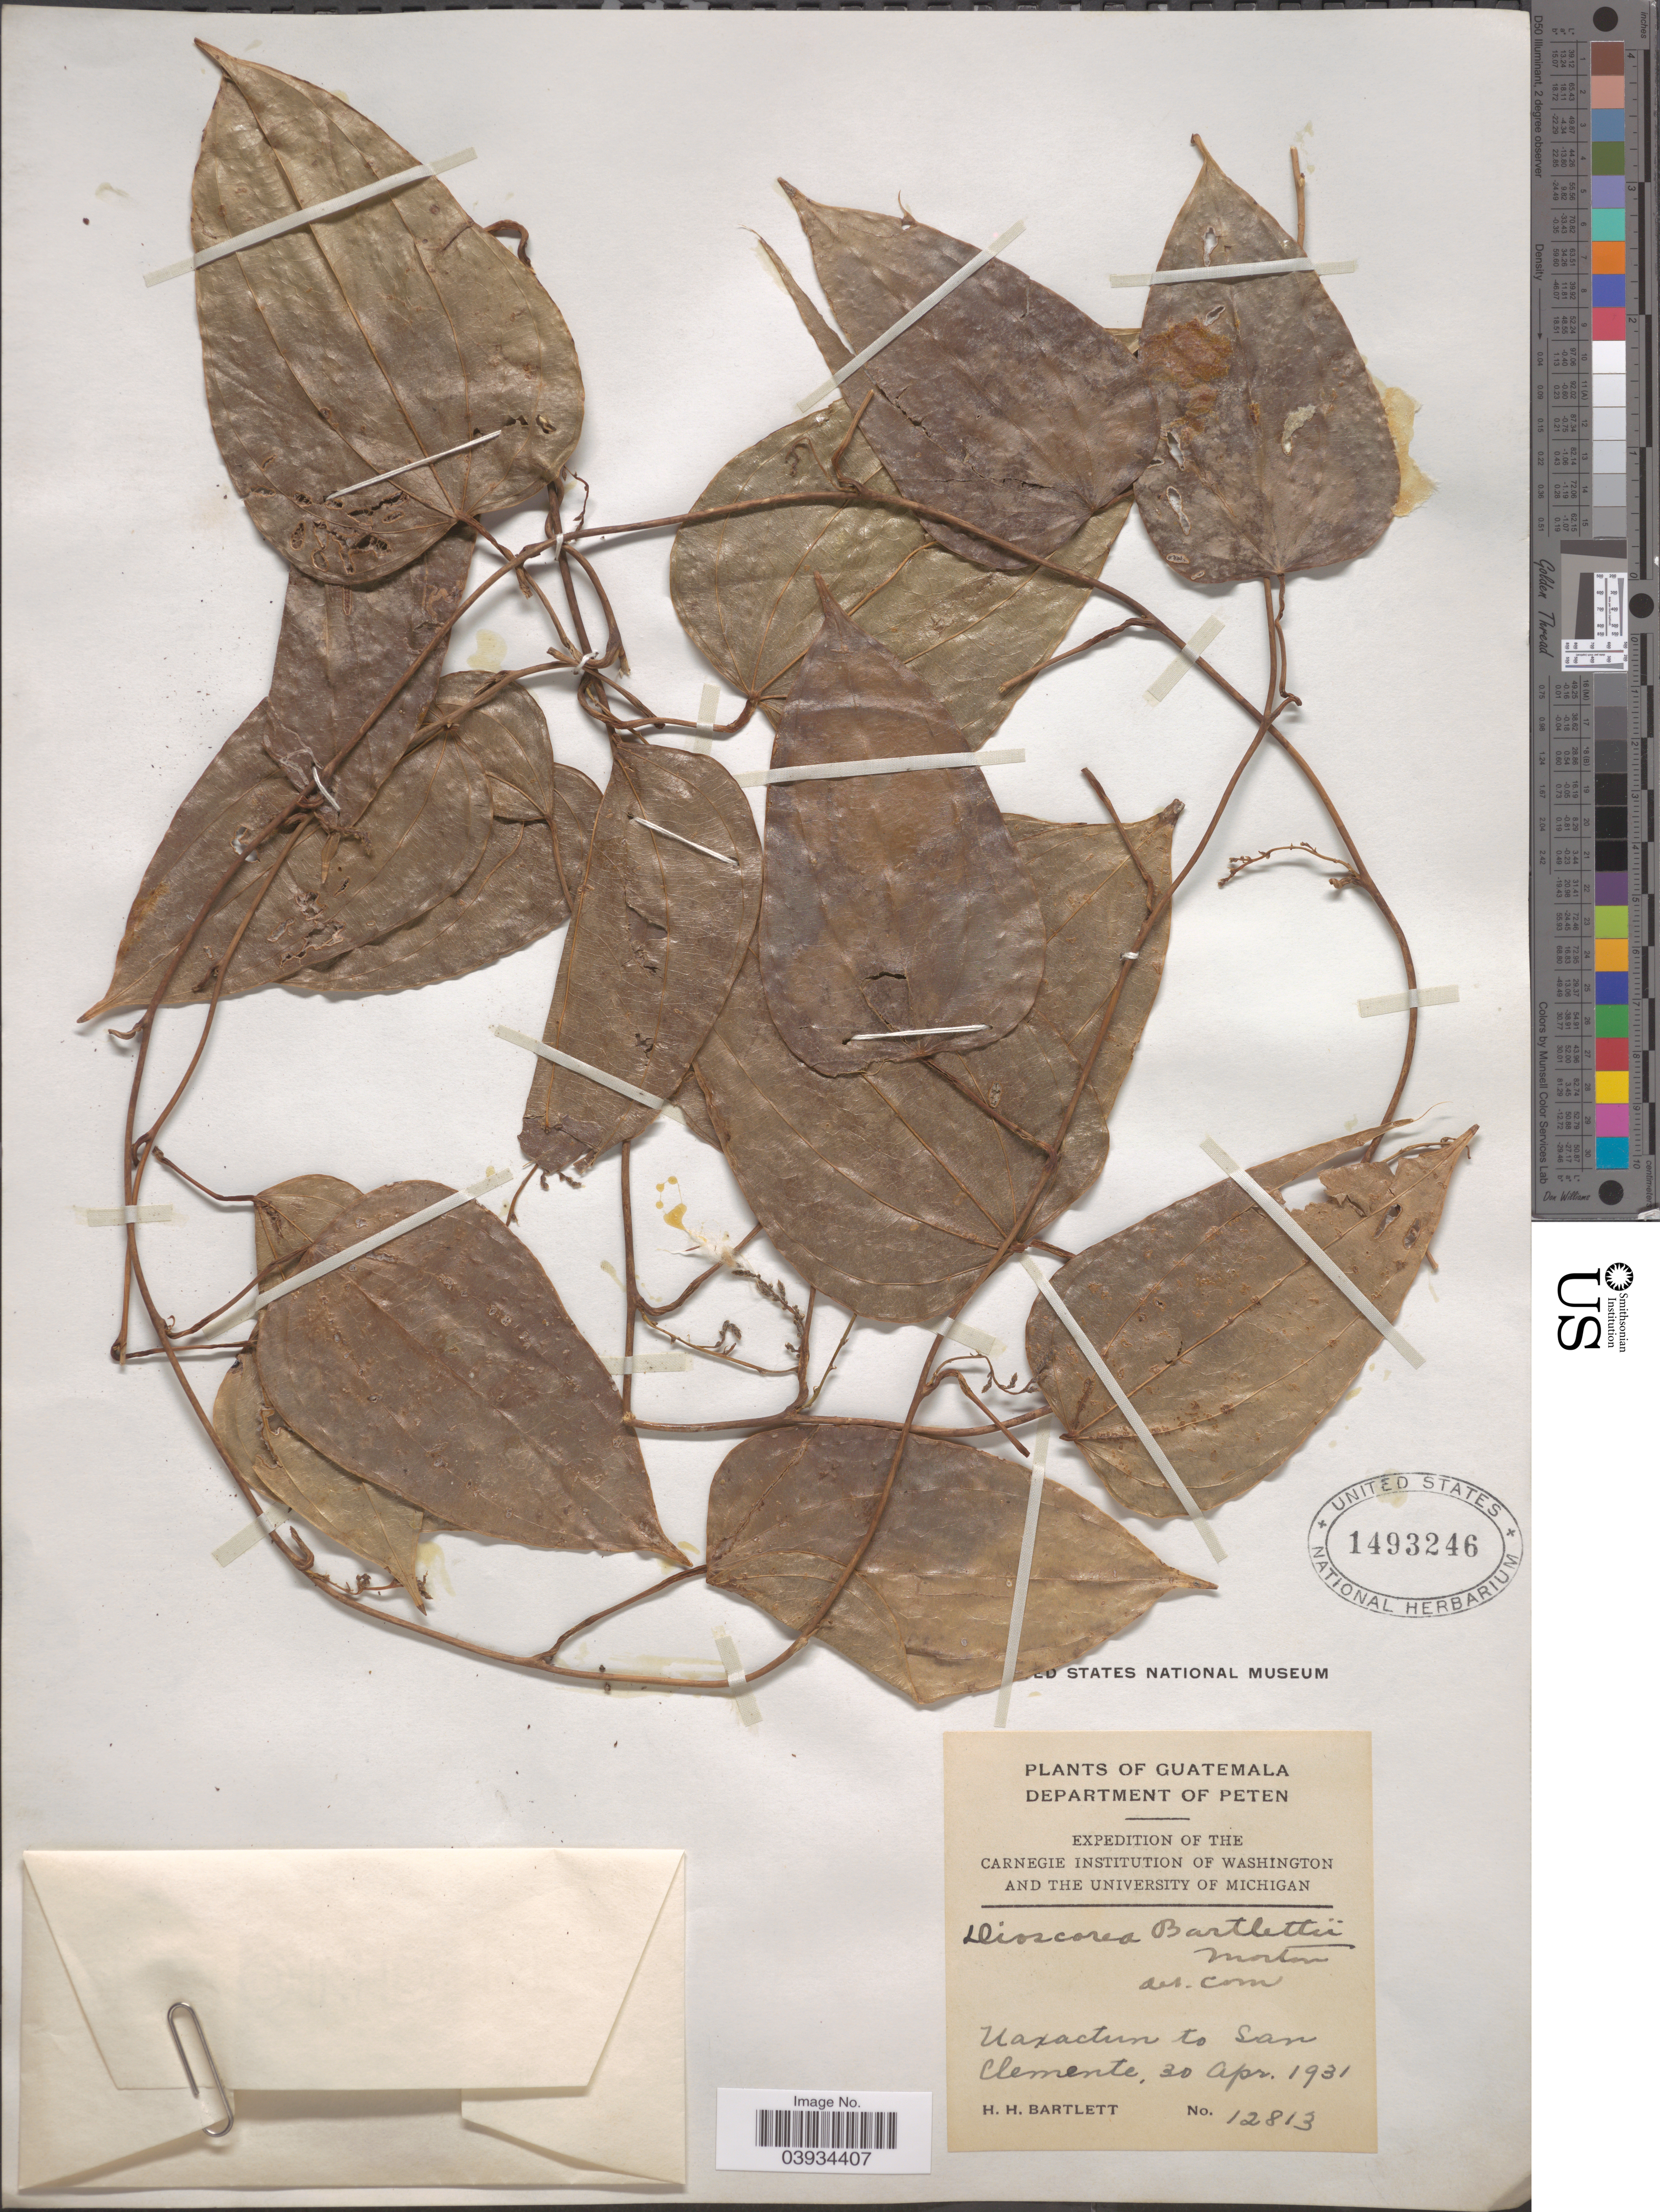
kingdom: Plantae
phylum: Tracheophyta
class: Liliopsida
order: Dioscoreales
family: Dioscoreaceae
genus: Dioscorea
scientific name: Dioscorea bartlettii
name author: C.V. Morton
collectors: H. H. Bartlett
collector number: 12813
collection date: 1931-04-30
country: Guatemala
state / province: El Peten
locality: Department of Peten. Uaxactun to San Clemente.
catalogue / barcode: US 1493246